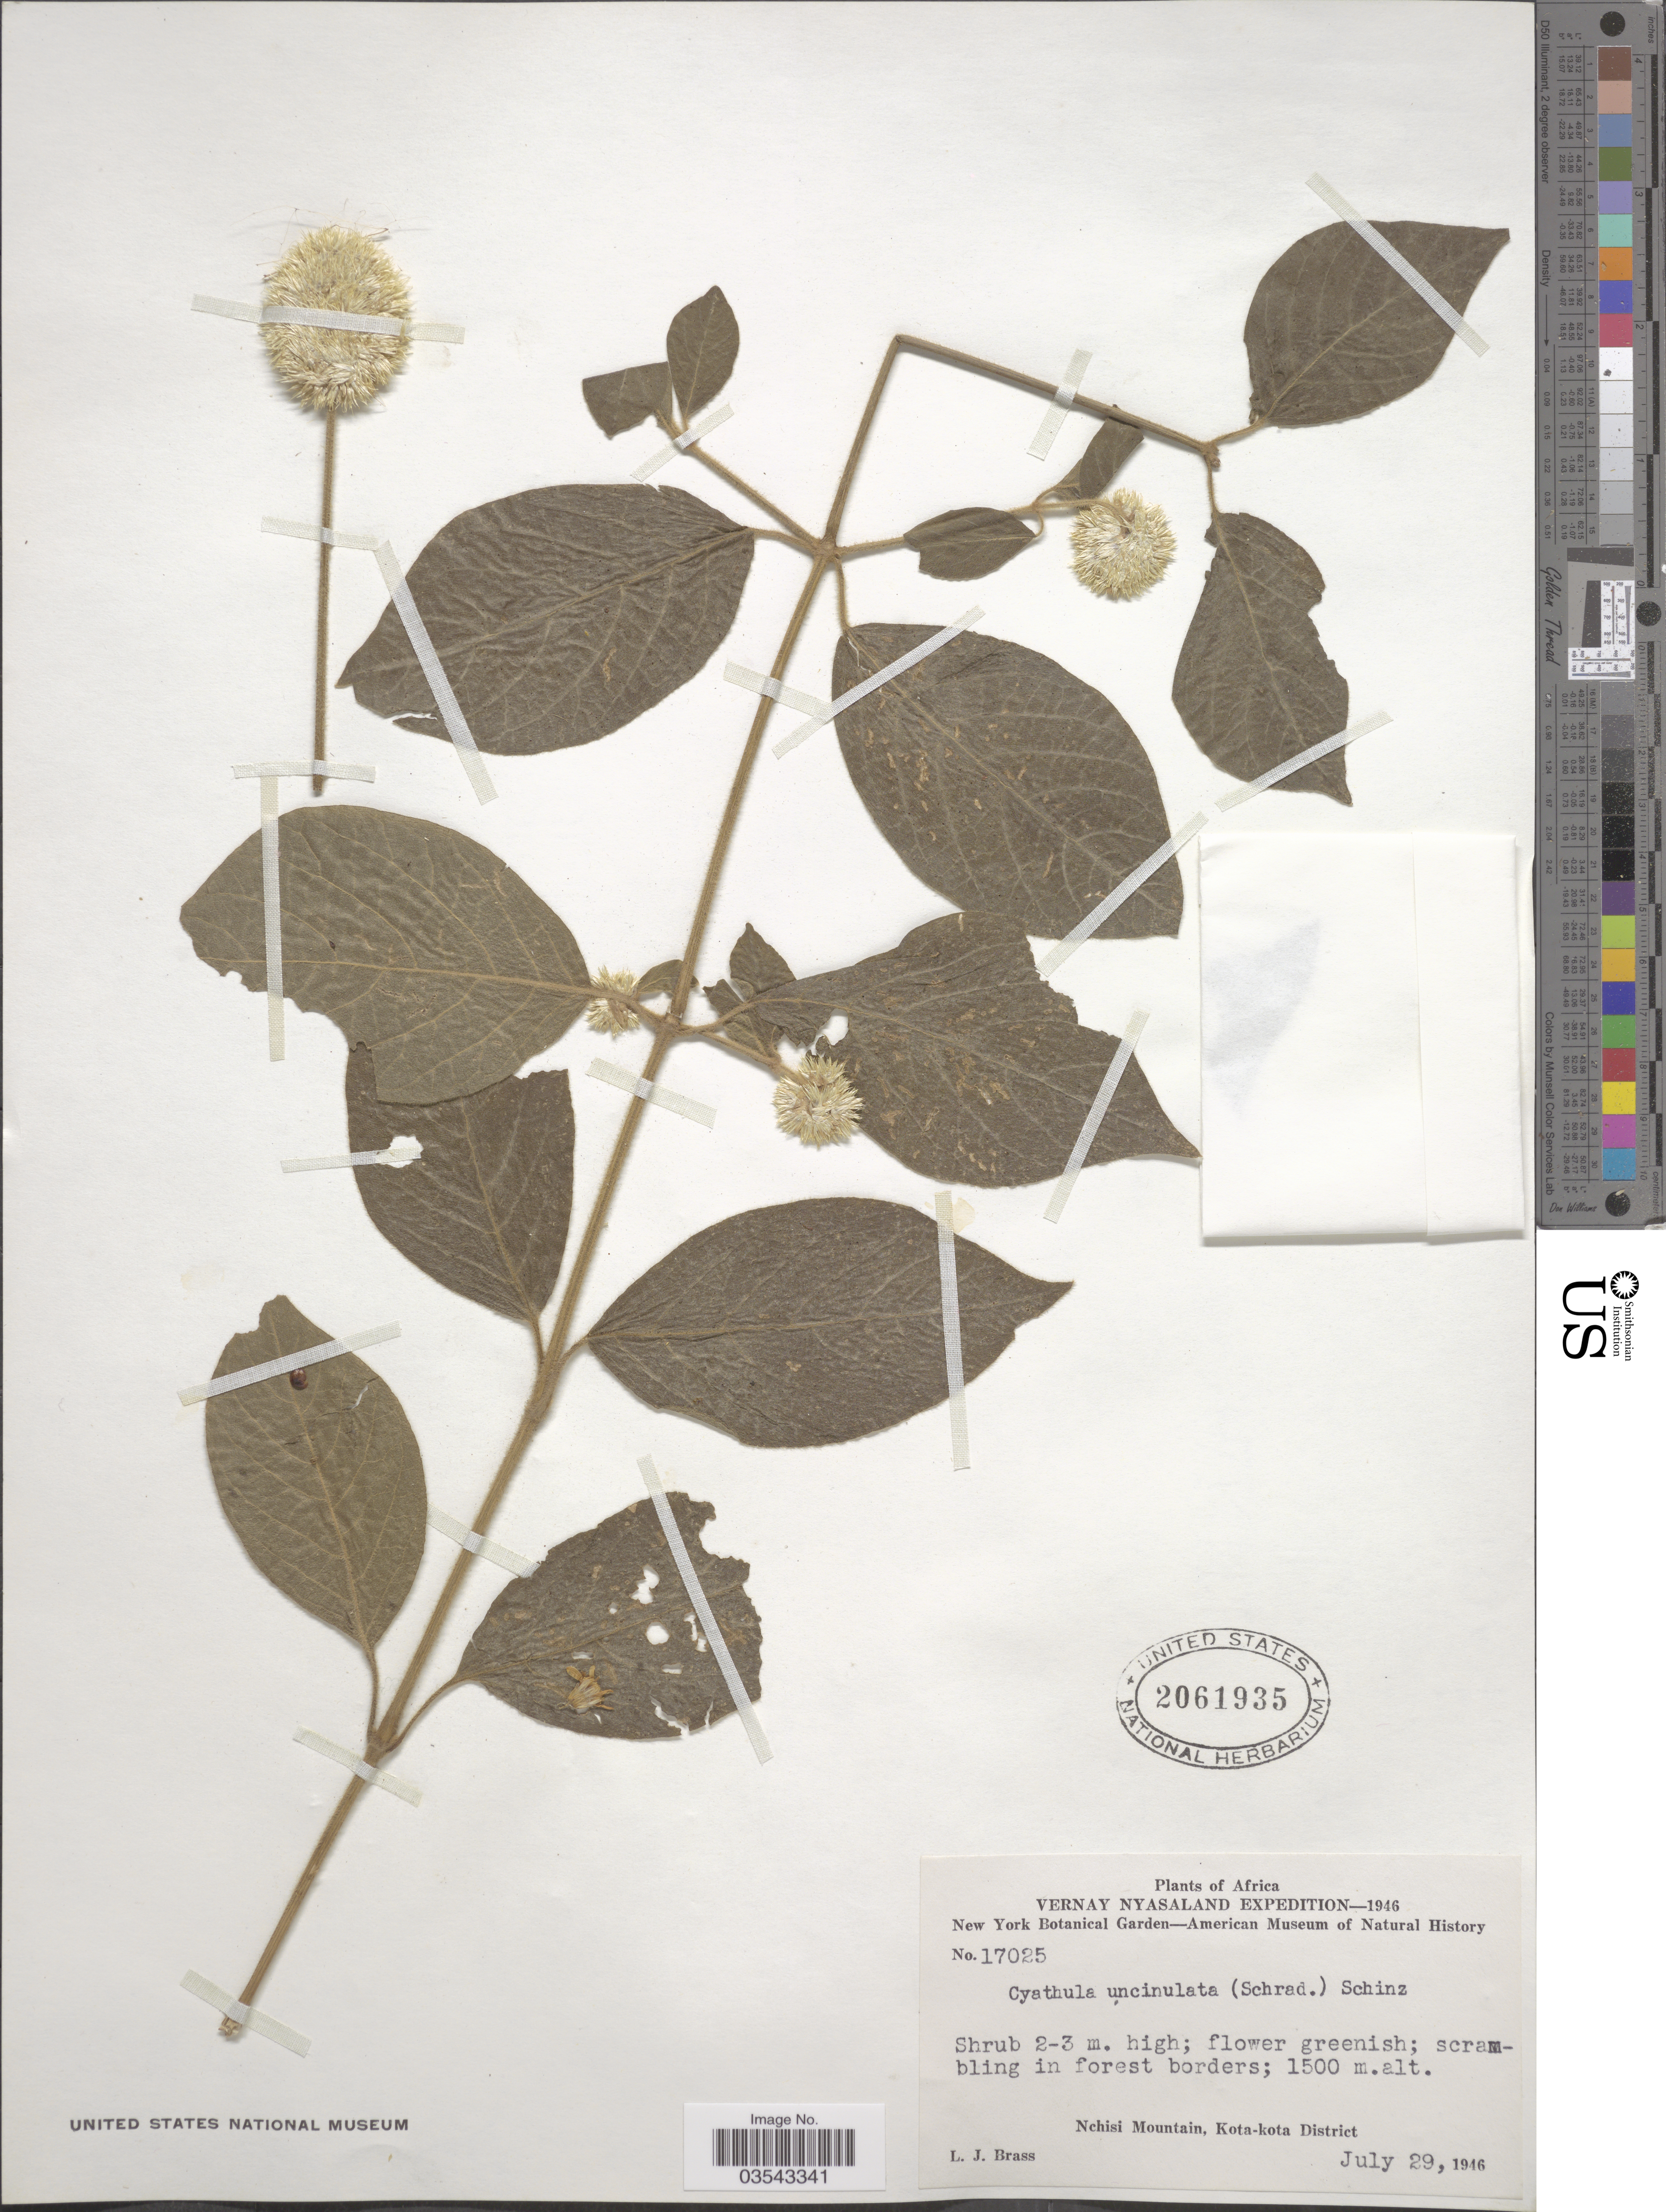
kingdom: Plantae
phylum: Tracheophyta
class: Magnoliopsida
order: Caryophyllales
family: Amaranthaceae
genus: Cyathula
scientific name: Cyathula uncinulata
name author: (Schrad.) Schinz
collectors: L. J. Brass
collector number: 17025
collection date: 1946-07-29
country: Malawi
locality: Vernay Nyasaland. Nchisi Mountain, Kota-kota District.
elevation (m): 1500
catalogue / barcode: US 2061935